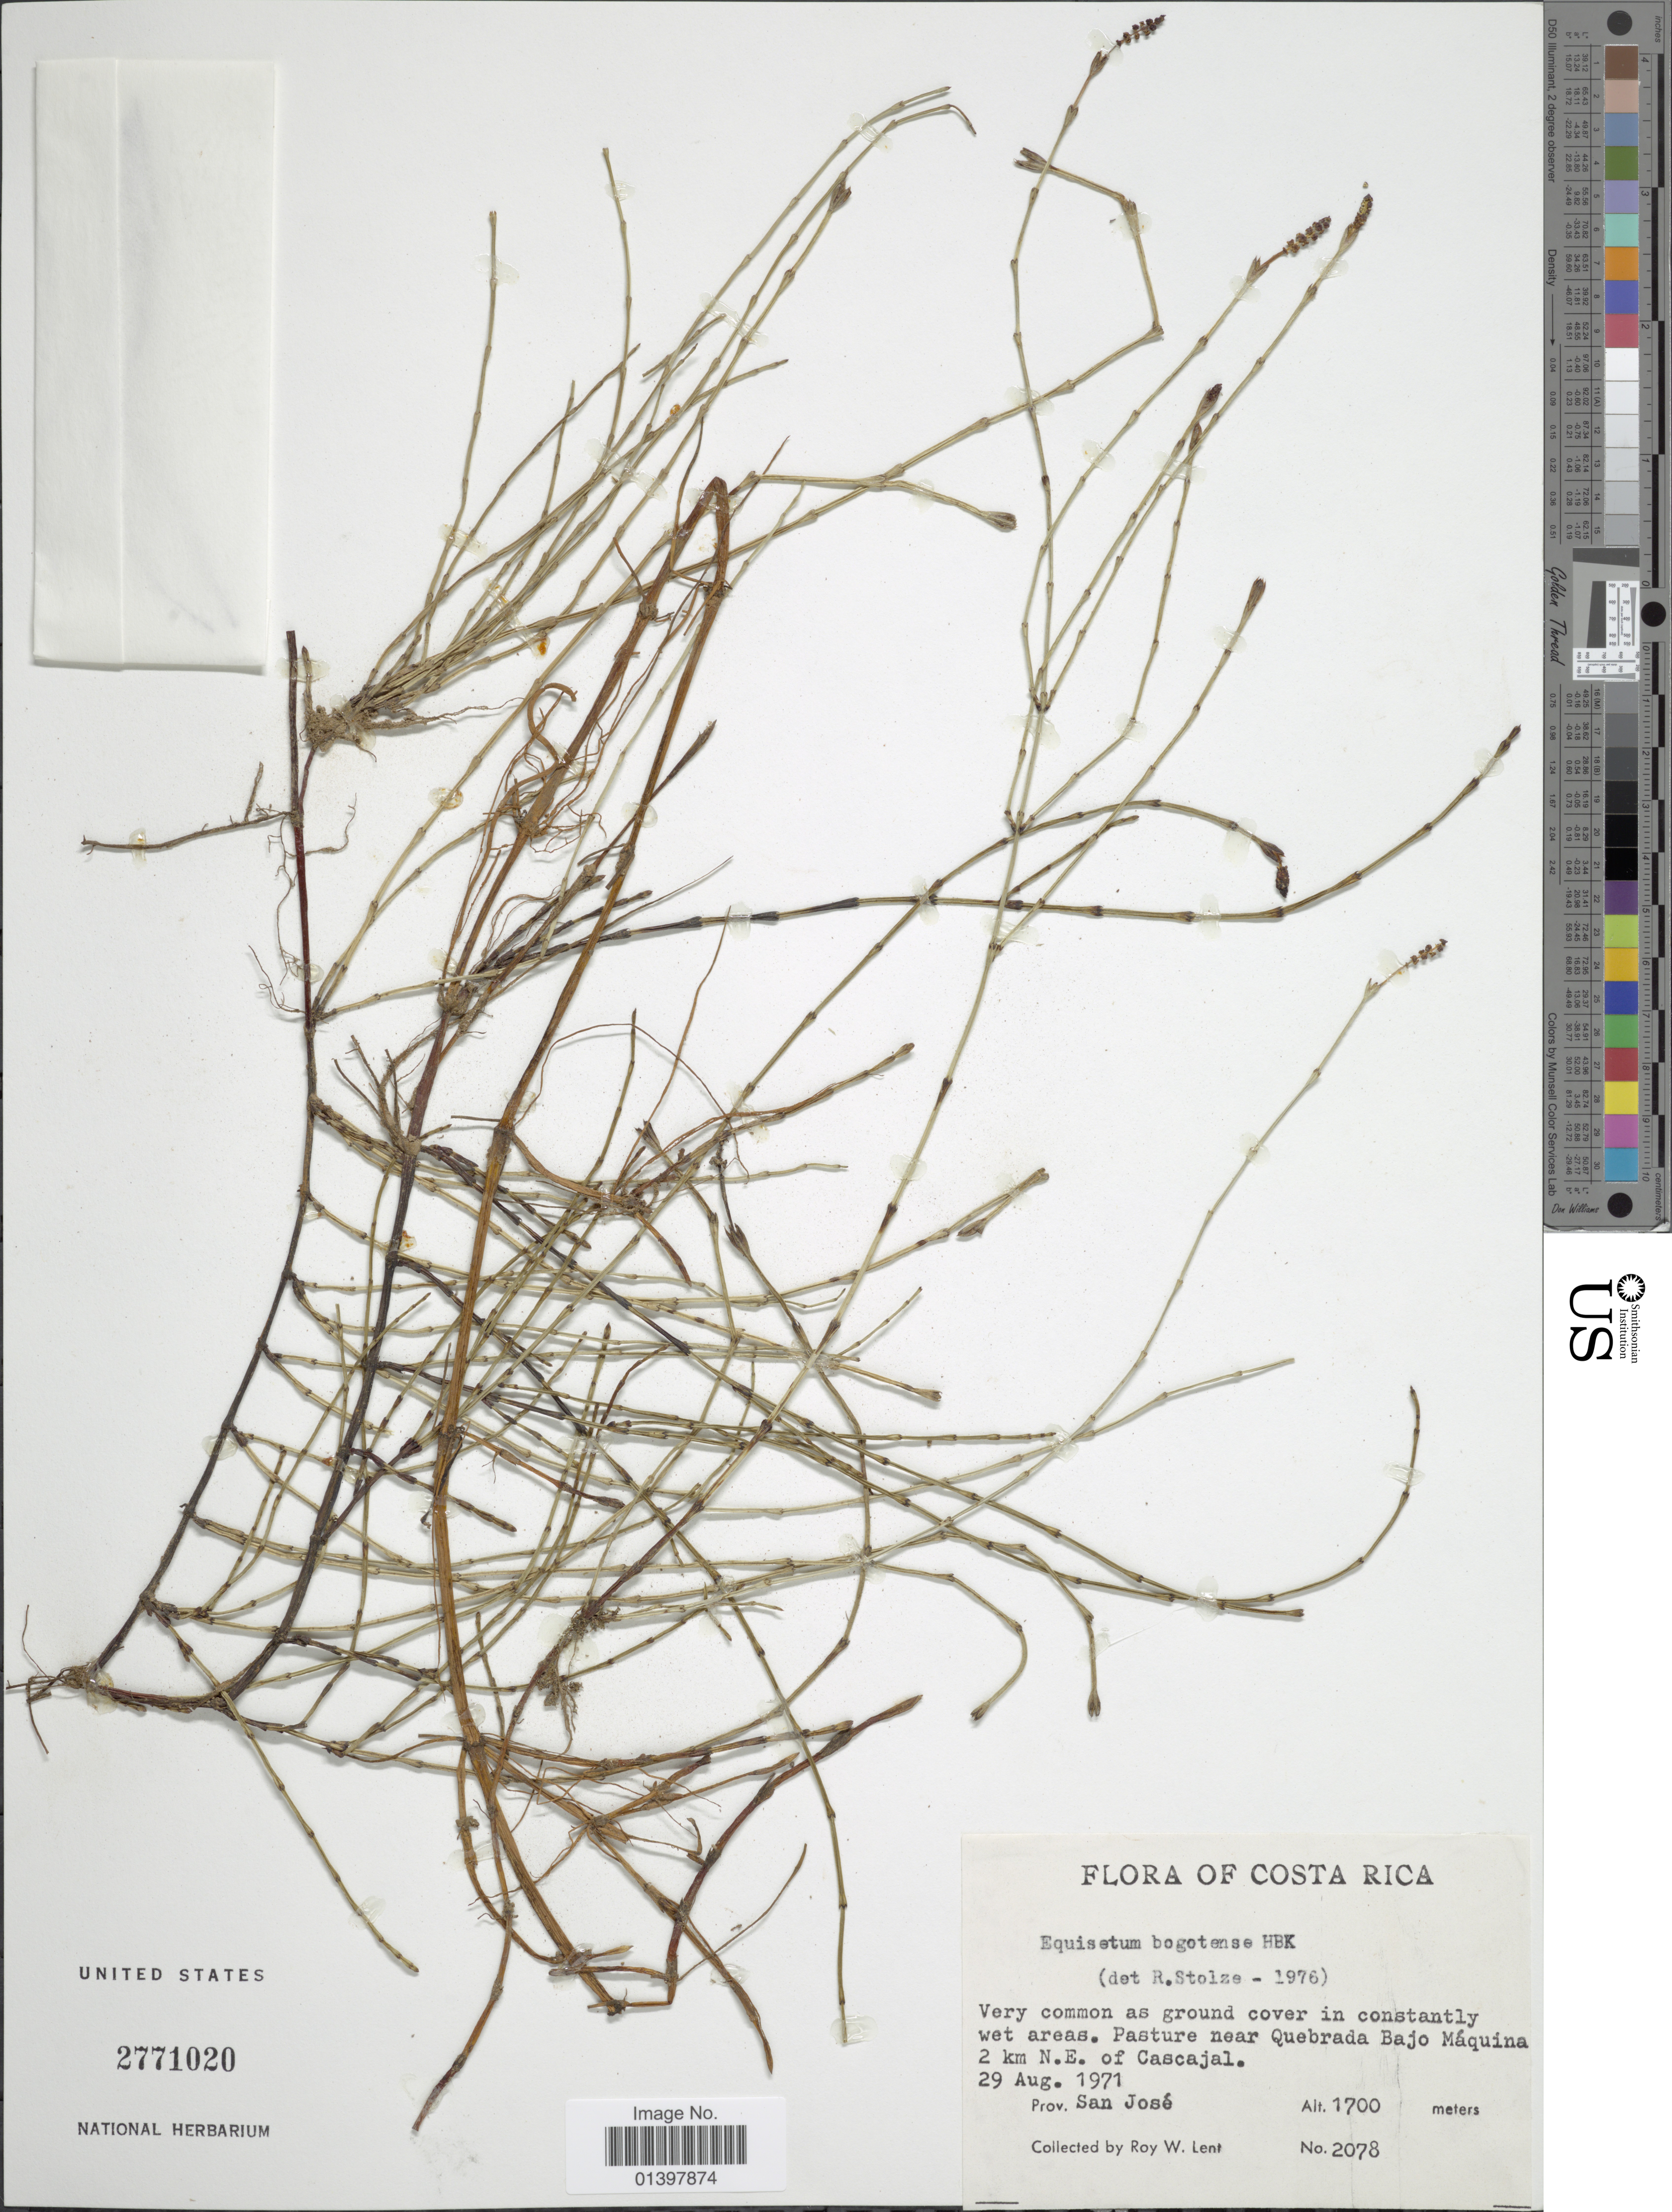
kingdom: Plantae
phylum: Tracheophyta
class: Polypodiopsida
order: Equisetales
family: Equisetaceae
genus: Equisetum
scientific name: Equisetum bogotense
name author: Kunth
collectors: R. W. Lent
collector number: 2078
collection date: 1971-08-29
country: Costa Rica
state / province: San José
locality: Pasture near Quebrada Bajo Máquina 2 km N.E. of Cascajal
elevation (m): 1700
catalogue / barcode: US 2771020